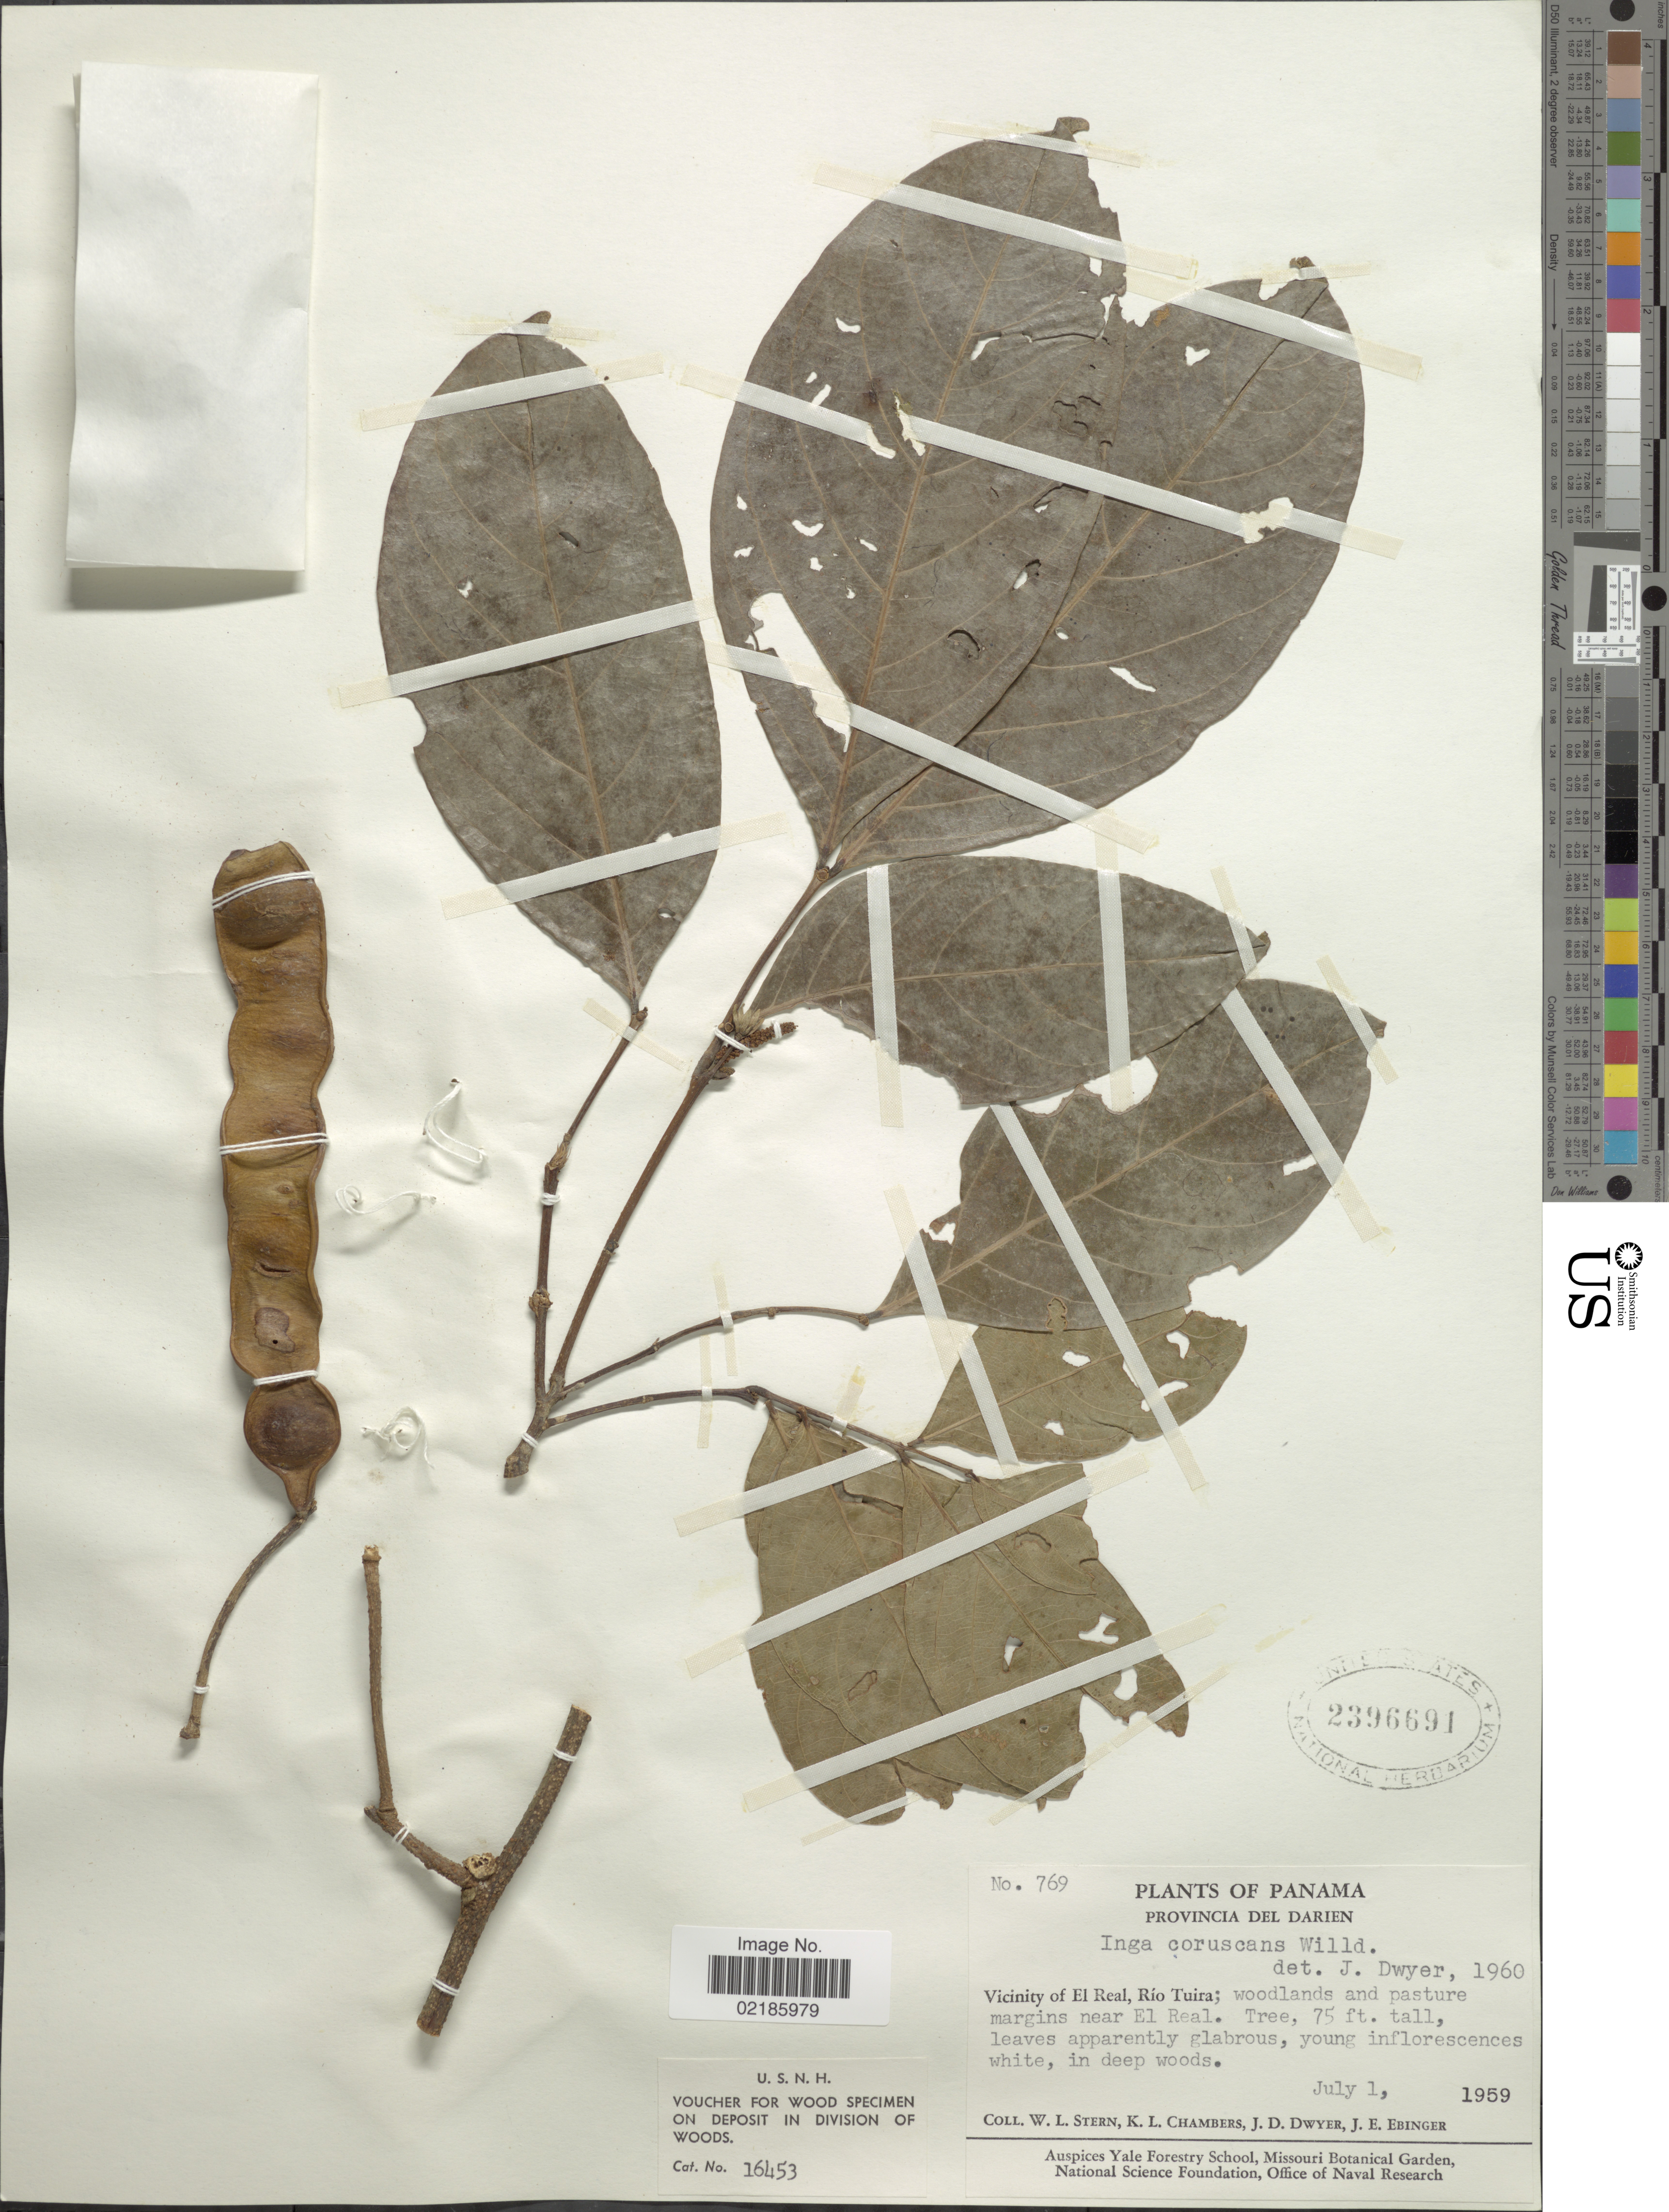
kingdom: Plantae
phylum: Tracheophyta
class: Magnoliopsida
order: Fabales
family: Fabaceae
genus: Inga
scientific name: Inga coruscans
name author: Humb. & Bonpl. ex Willd.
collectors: W. L. Stern, K. Chambers, J. D. Dwyer & J. Ebinger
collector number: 769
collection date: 1959-07-01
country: Panama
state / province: Darién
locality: Vicinity of El Real, Rio Tuira.; woodlands and pasture margins near El Real.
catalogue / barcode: US 2396691